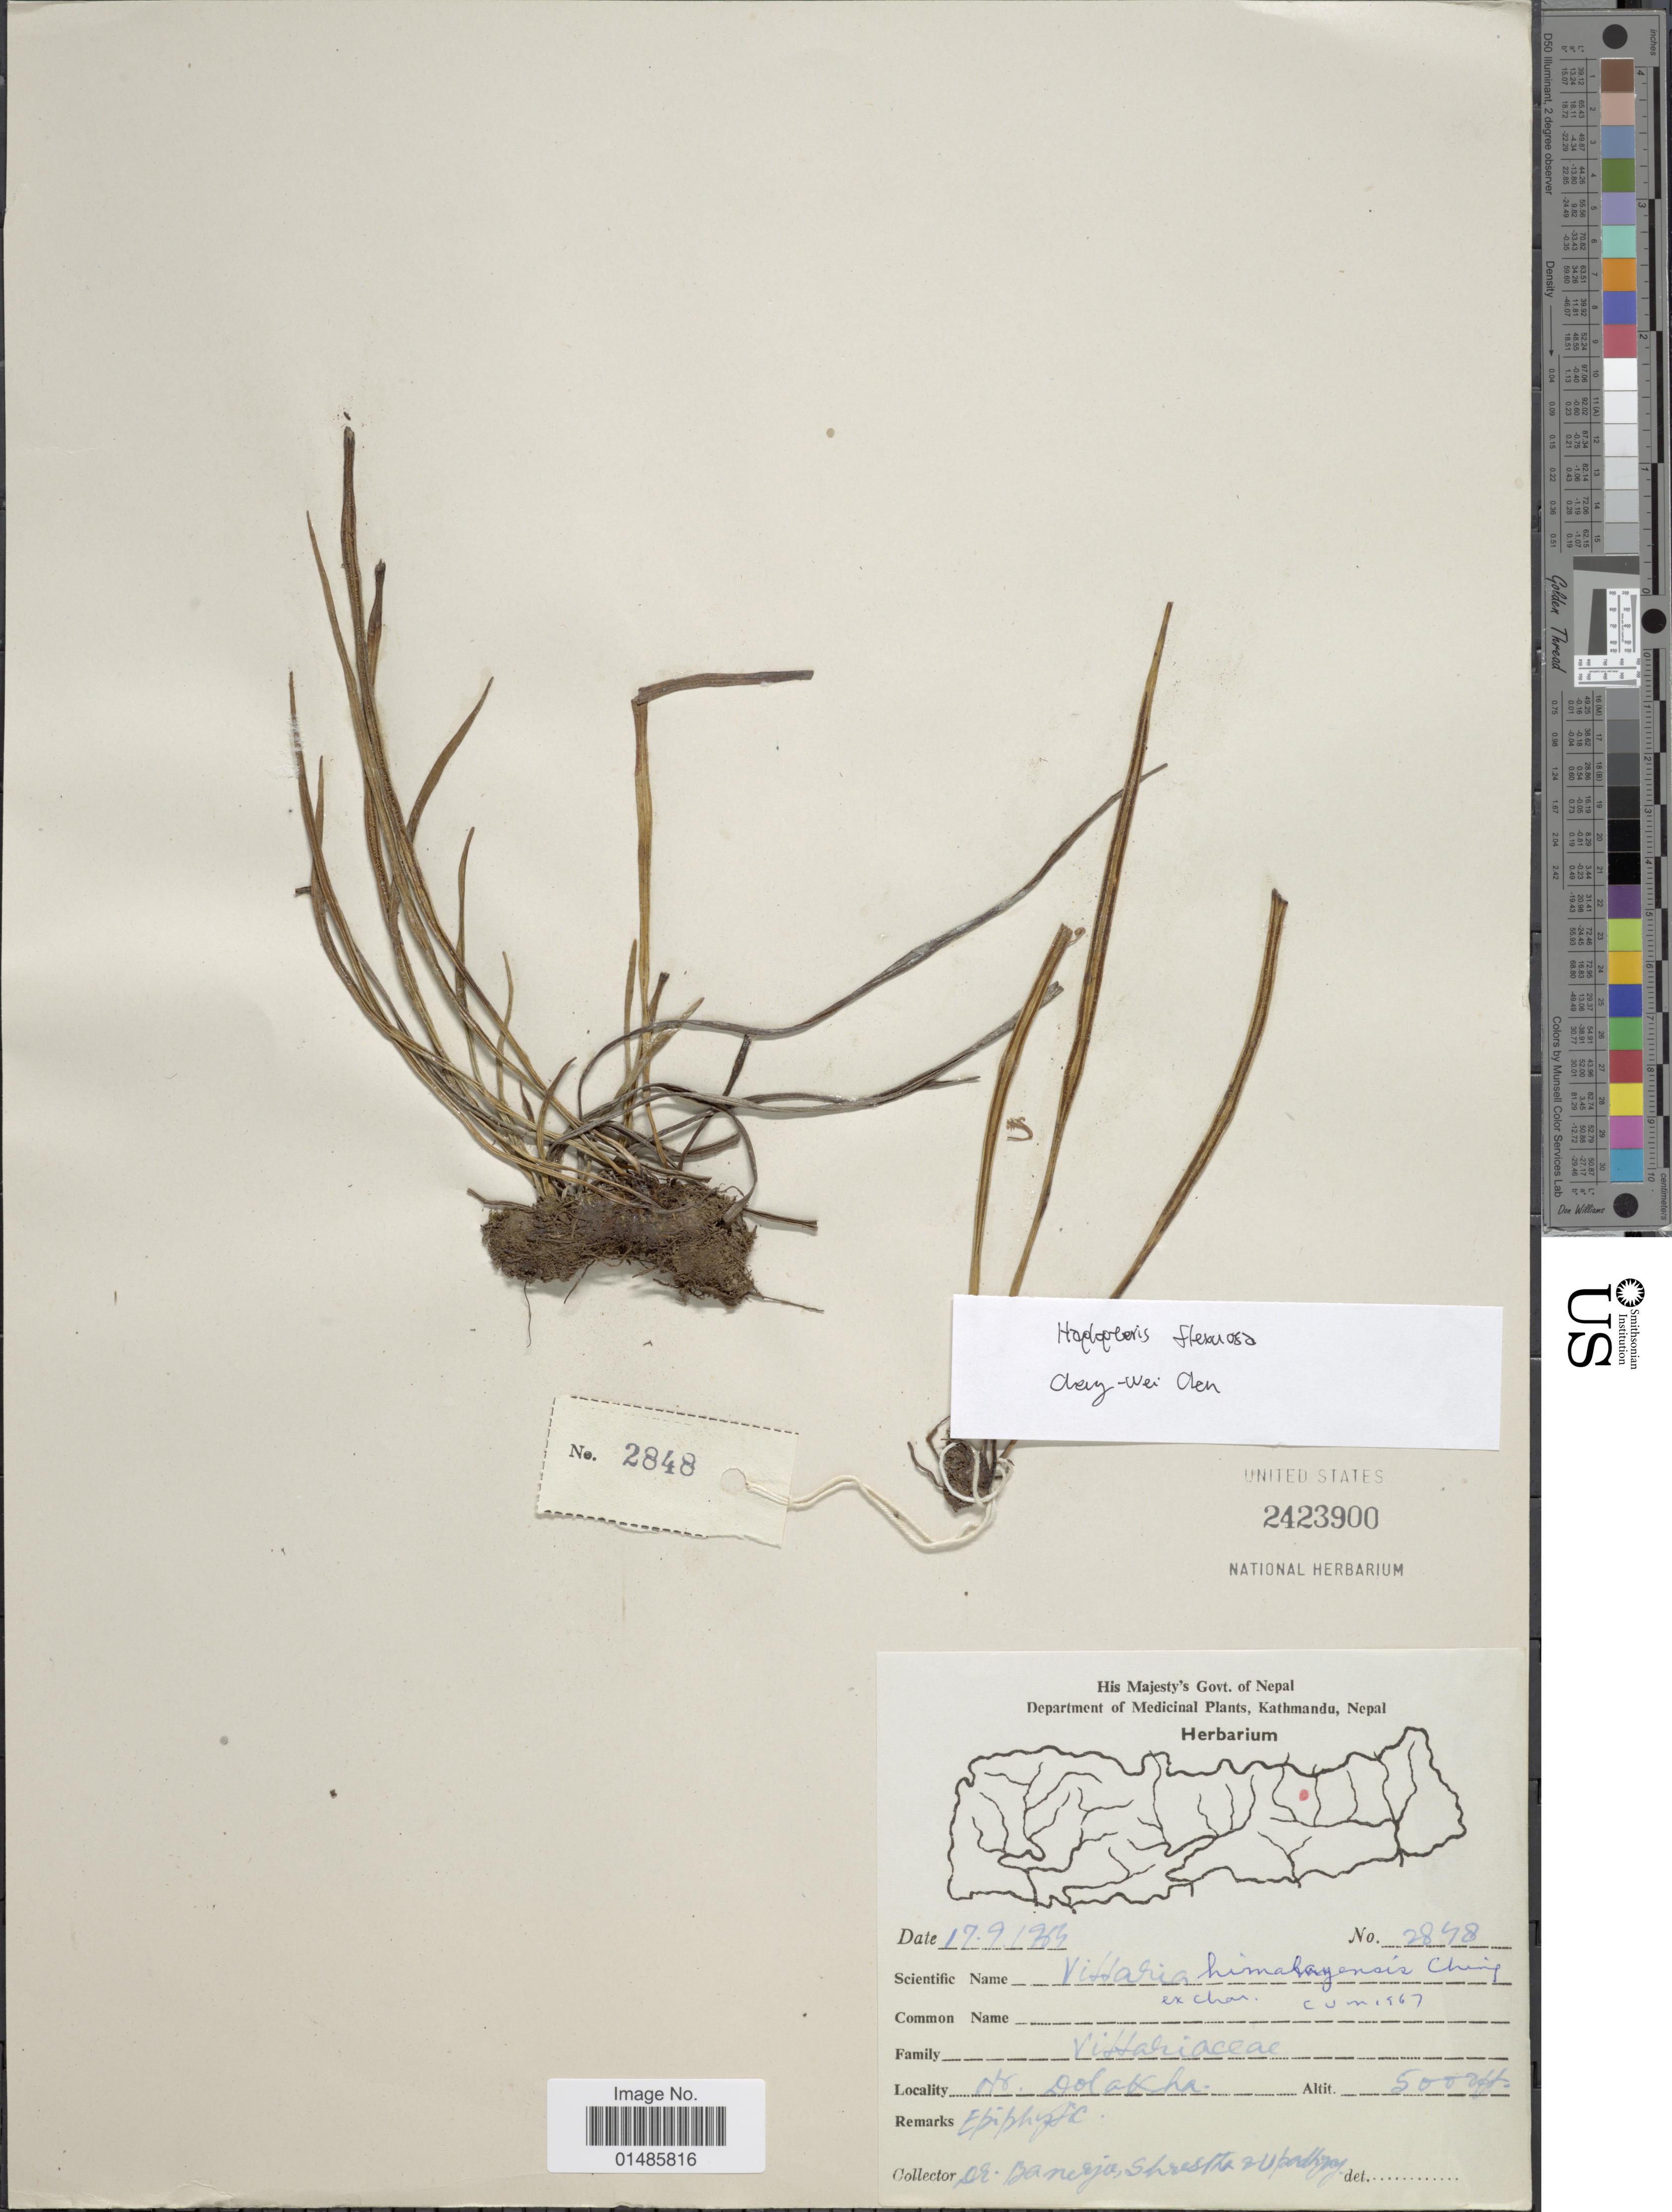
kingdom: Plantae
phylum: Tracheophyta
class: Polypodiopsida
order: Polypodiales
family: Pteridaceae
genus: Haplopteris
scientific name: Haplopteris flexuosa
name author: (Fée) E.H. Crane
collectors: -. Banerjee, -. Shrestha & Upadhyay, --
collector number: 2848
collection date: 1963-09-17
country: Nepal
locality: Department of Medicinal Plants, Kathmandu. Nr. Dolokha.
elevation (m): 1524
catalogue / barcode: US 2423900